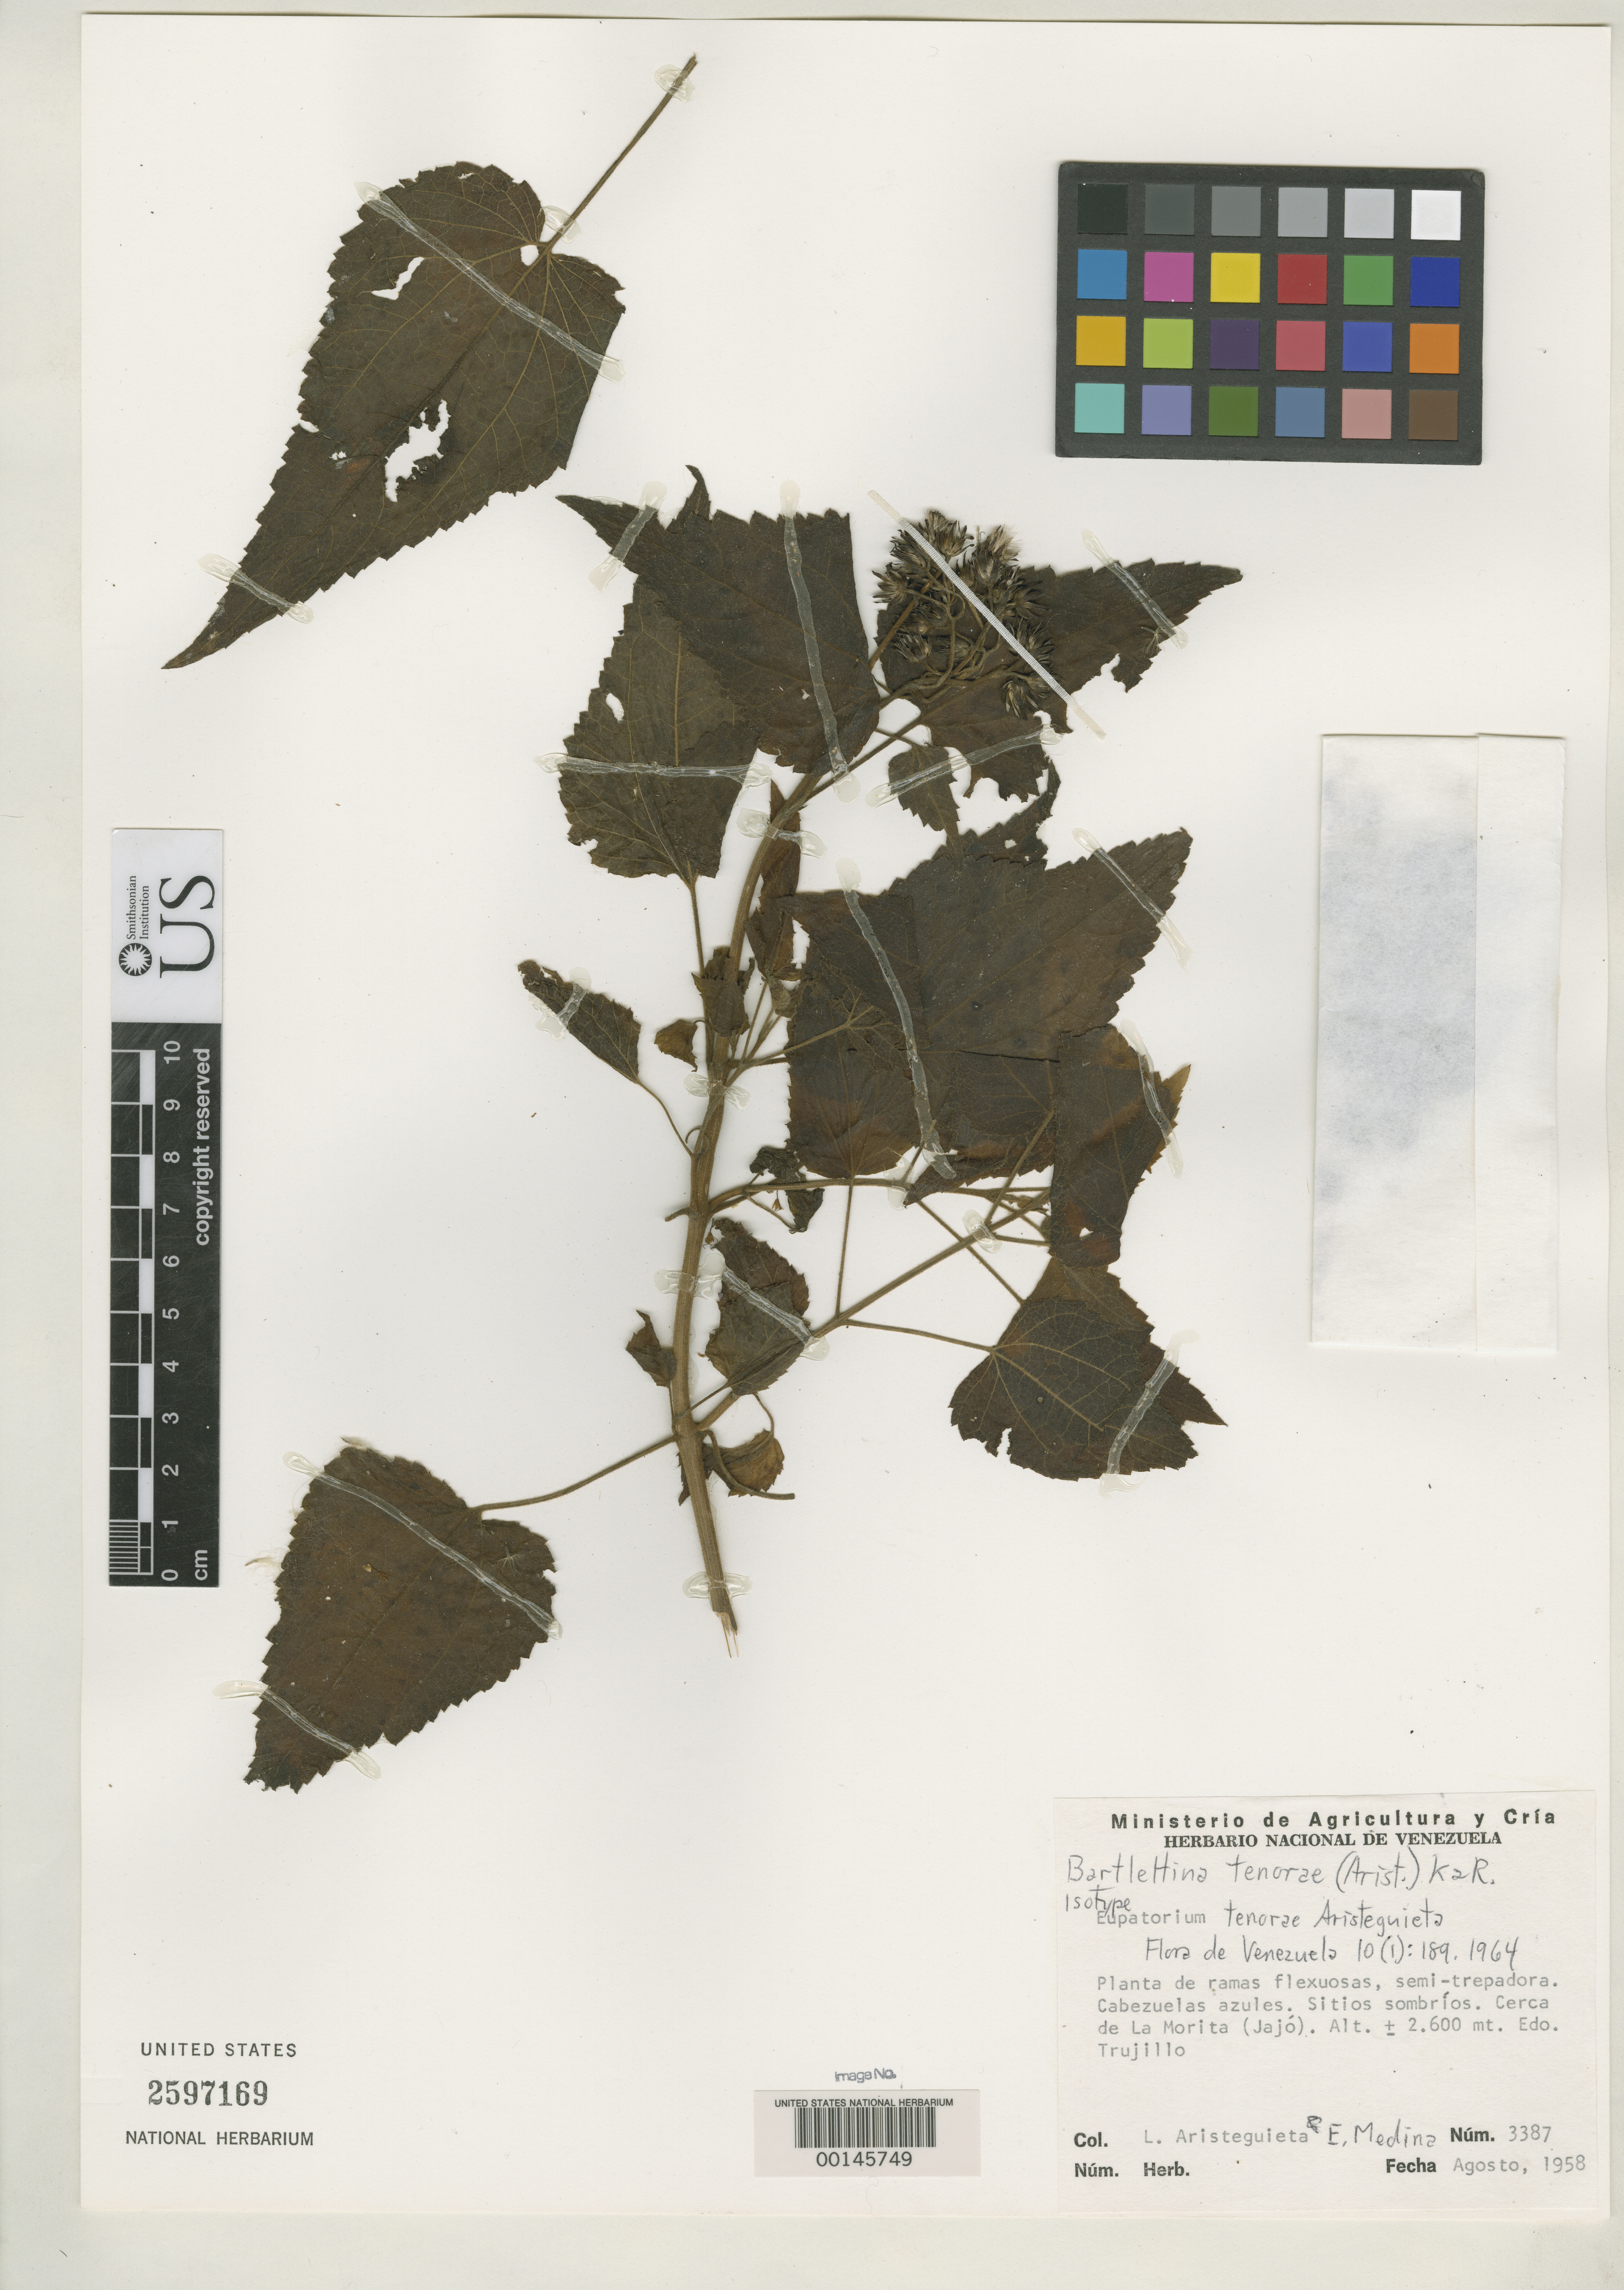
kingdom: Plantae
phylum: Tracheophyta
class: Magnoliopsida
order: Asterales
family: Asteraceae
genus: Eupatorium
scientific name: Eupatorium tenorae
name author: Aristeg.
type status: Isotype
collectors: L. Aristeguieta & E. Medina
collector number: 3387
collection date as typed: Aug 1958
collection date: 1958-08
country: Venezuela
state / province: Trujillo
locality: Cerca de La Morita (Jajo).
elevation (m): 2600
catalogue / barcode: US 2597169